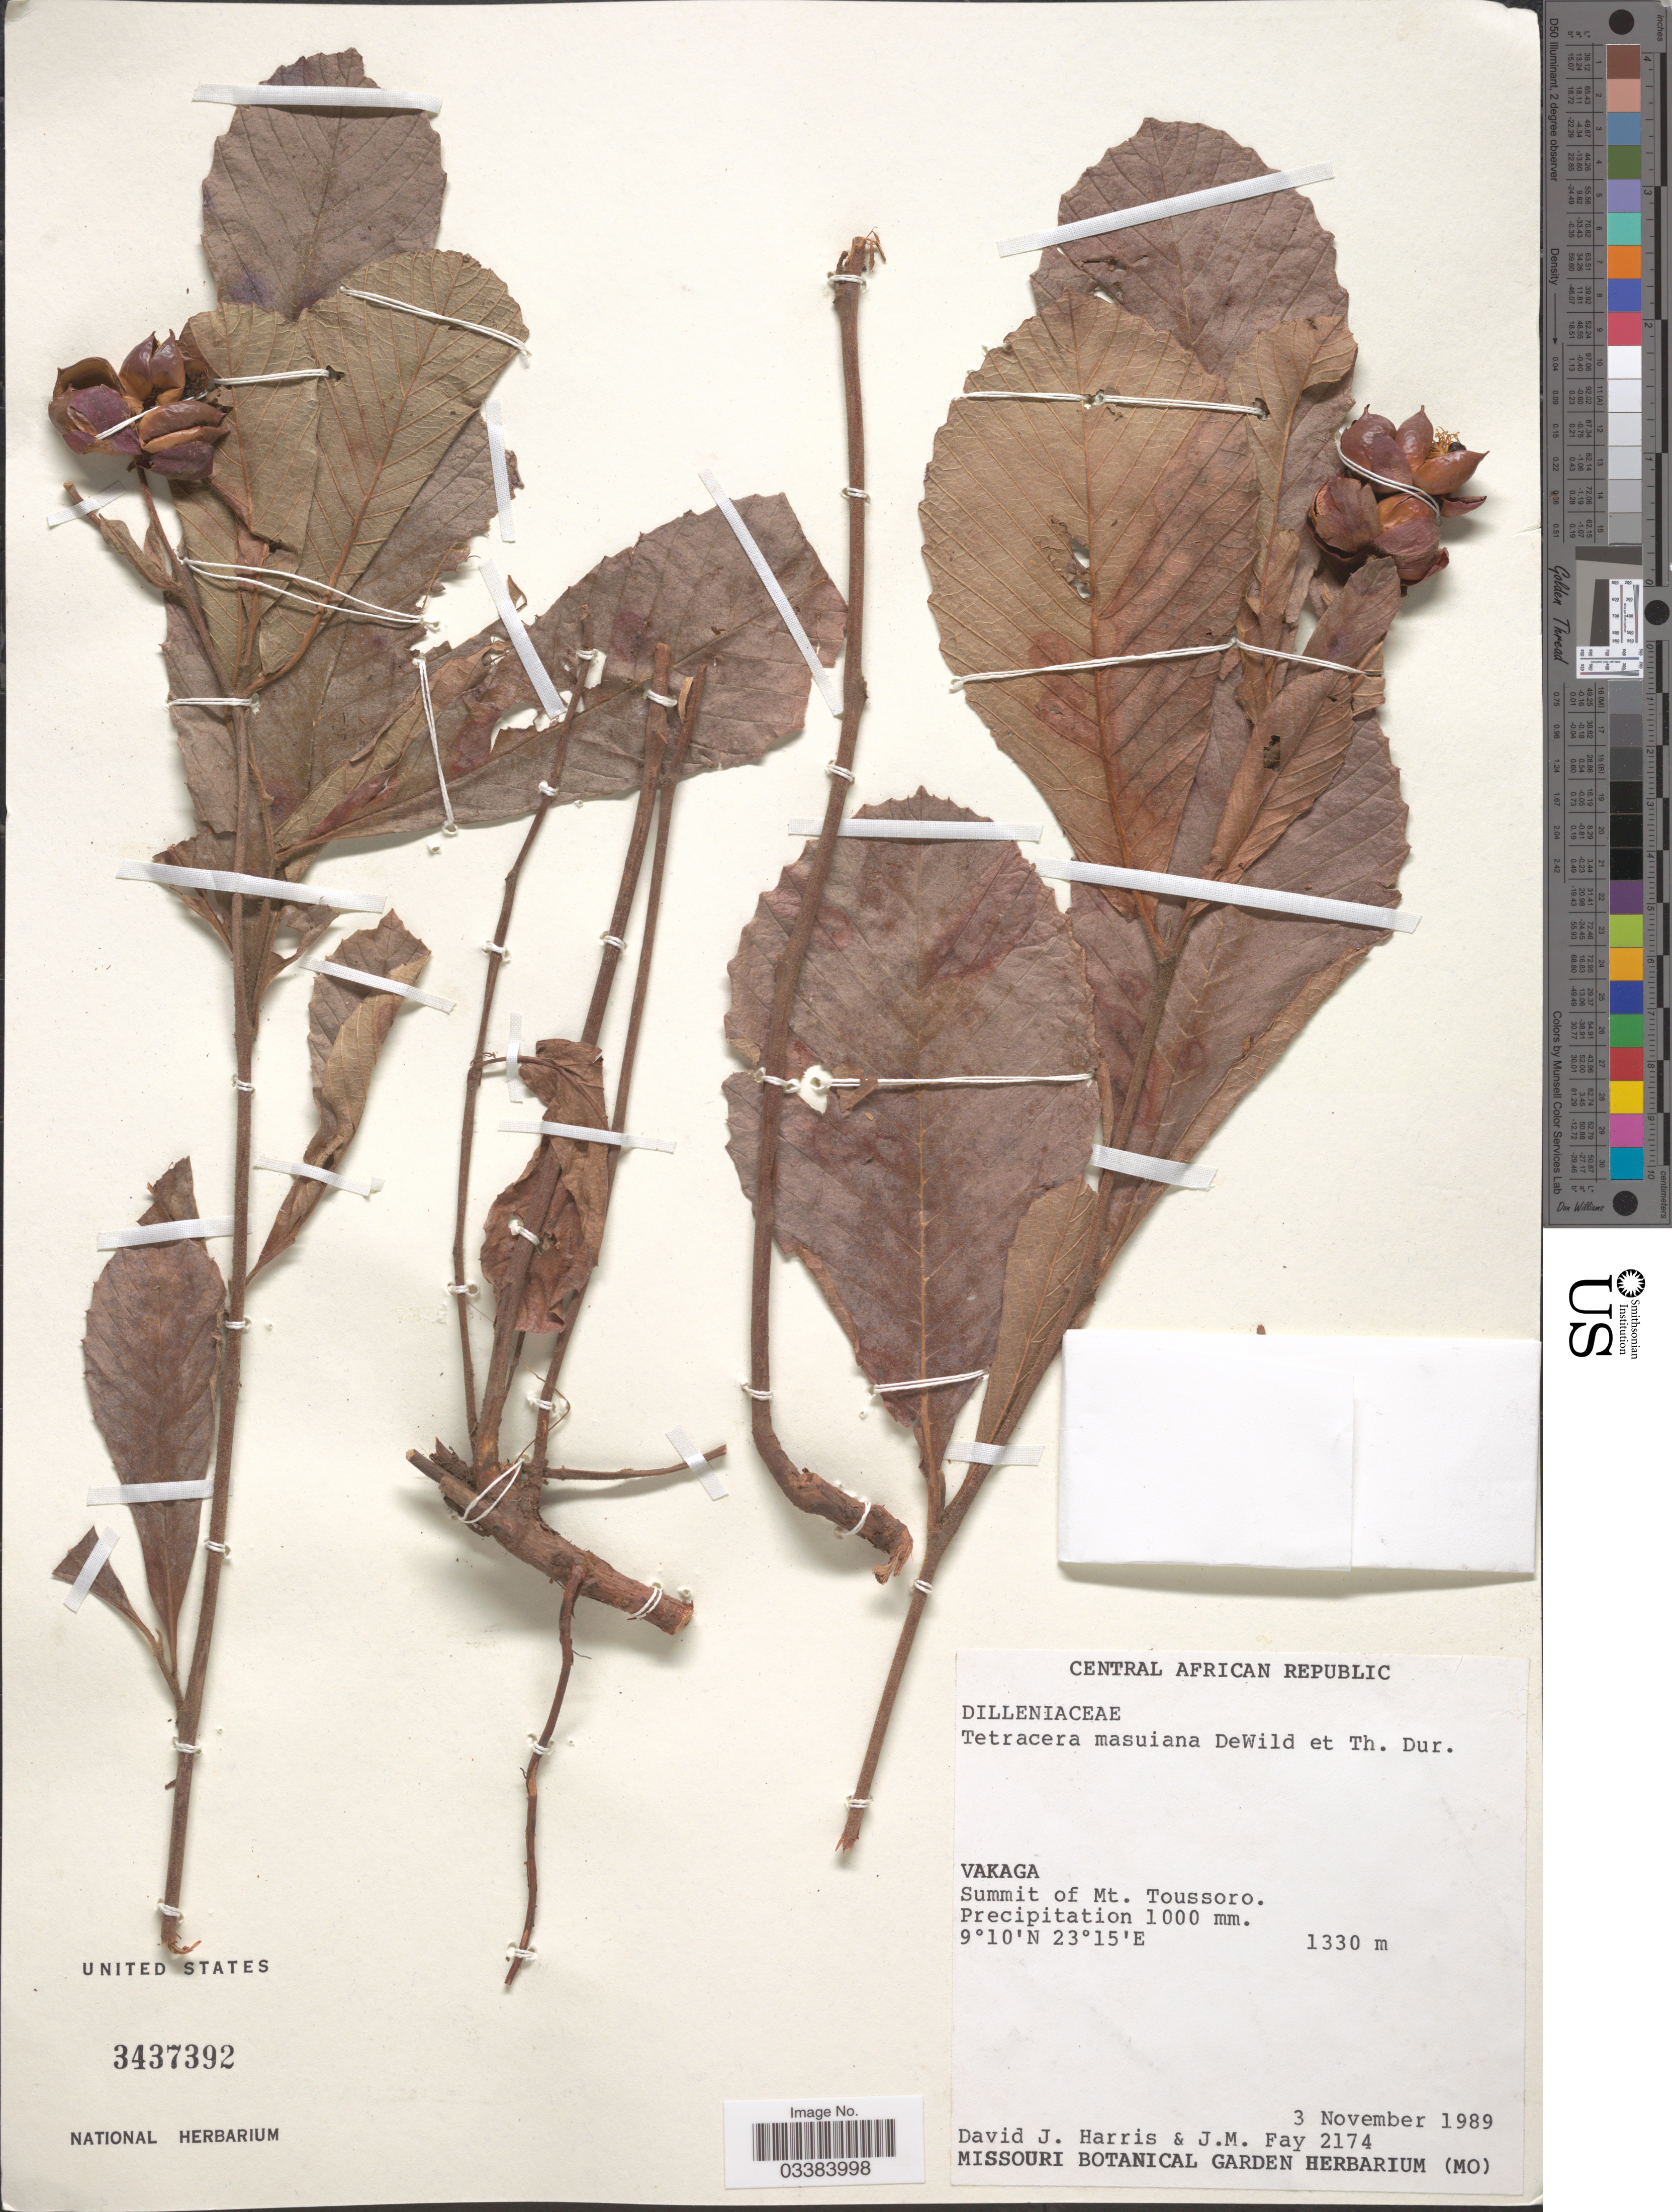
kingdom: Plantae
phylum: Tracheophyta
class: Magnoliopsida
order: Dilleniales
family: Dilleniaceae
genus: Tetracera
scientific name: Tetracera masuiana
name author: De Wild. & Durand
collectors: D. J. Harris & J. M. Fay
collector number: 2174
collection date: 1989-11-03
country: Central African Republic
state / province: Vakaga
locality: Summit of Mt. Toussoro.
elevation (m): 1330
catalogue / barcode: US 3437392